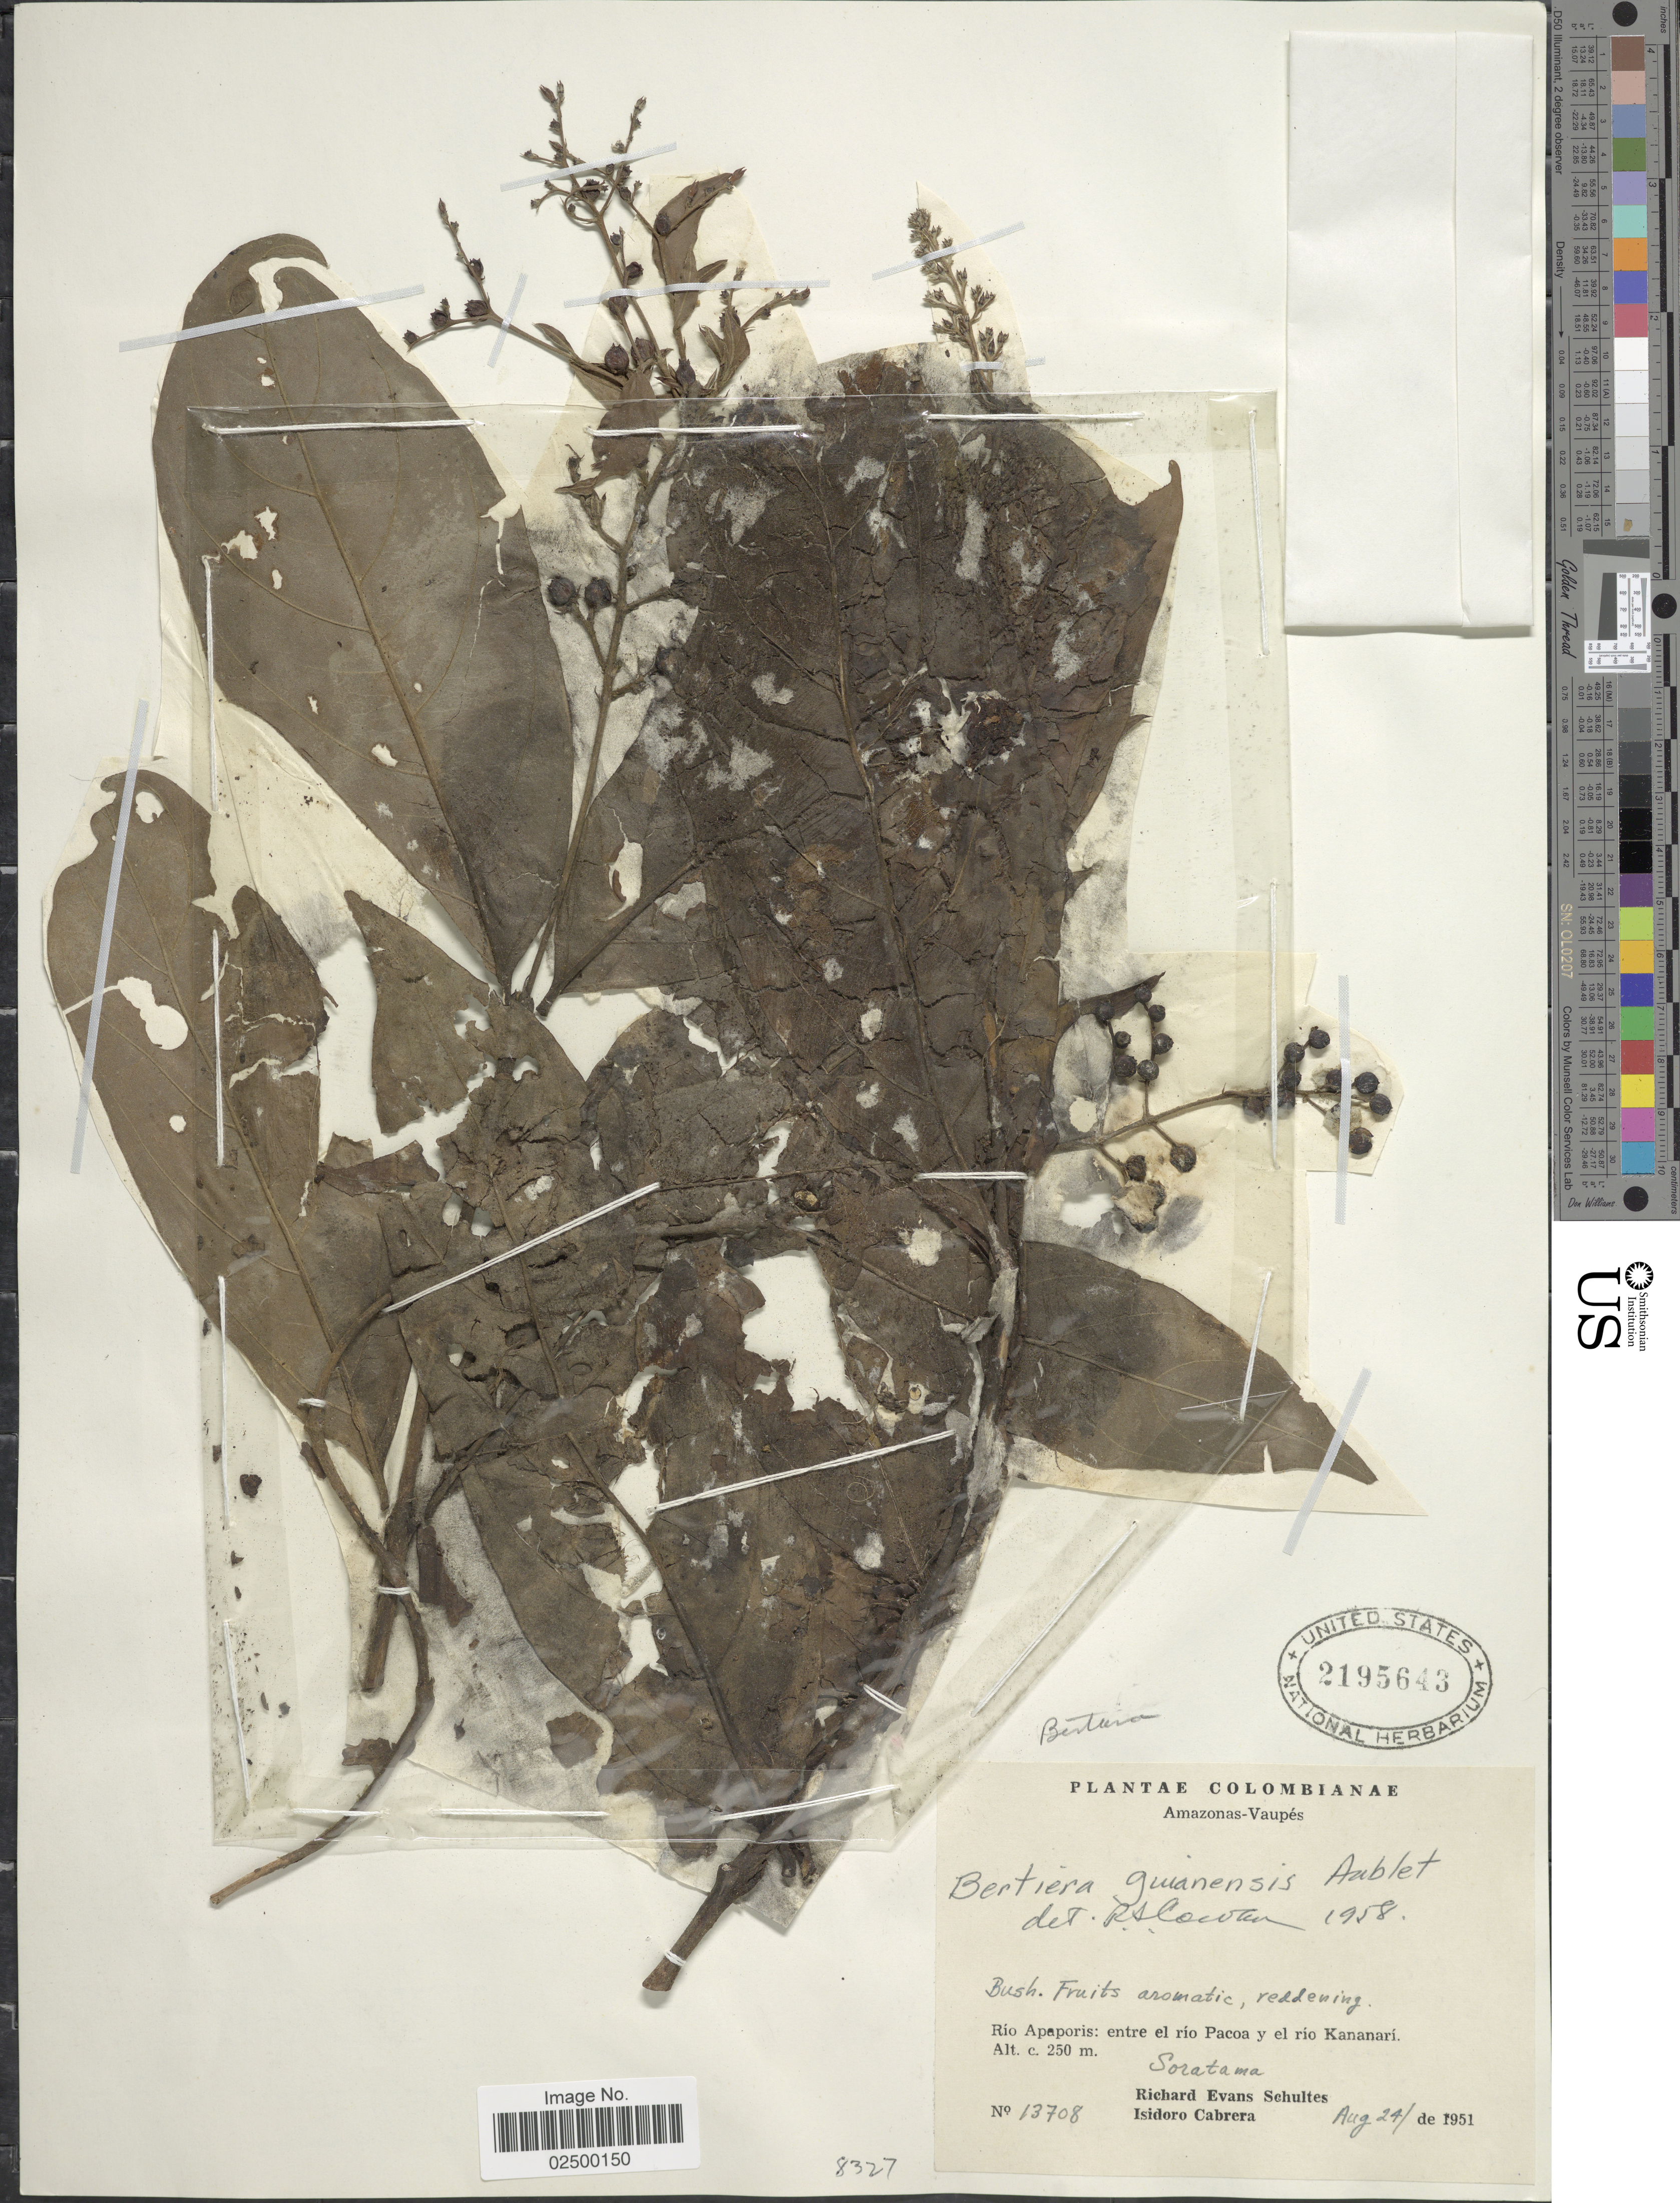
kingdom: Plantae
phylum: Tracheophyta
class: Magnoliopsida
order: Gentianales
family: Rubiaceae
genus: Bertiera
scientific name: Bertiera guianensis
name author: Aubl.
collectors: R. E. Schultes & I. Cabrera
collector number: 13708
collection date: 1951-08-24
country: Colombia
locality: Amazonas-Vaupes, Ri Apaporis: entre el rio Pacoa y el rio Kananari, Soratam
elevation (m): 250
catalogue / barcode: US 2195643